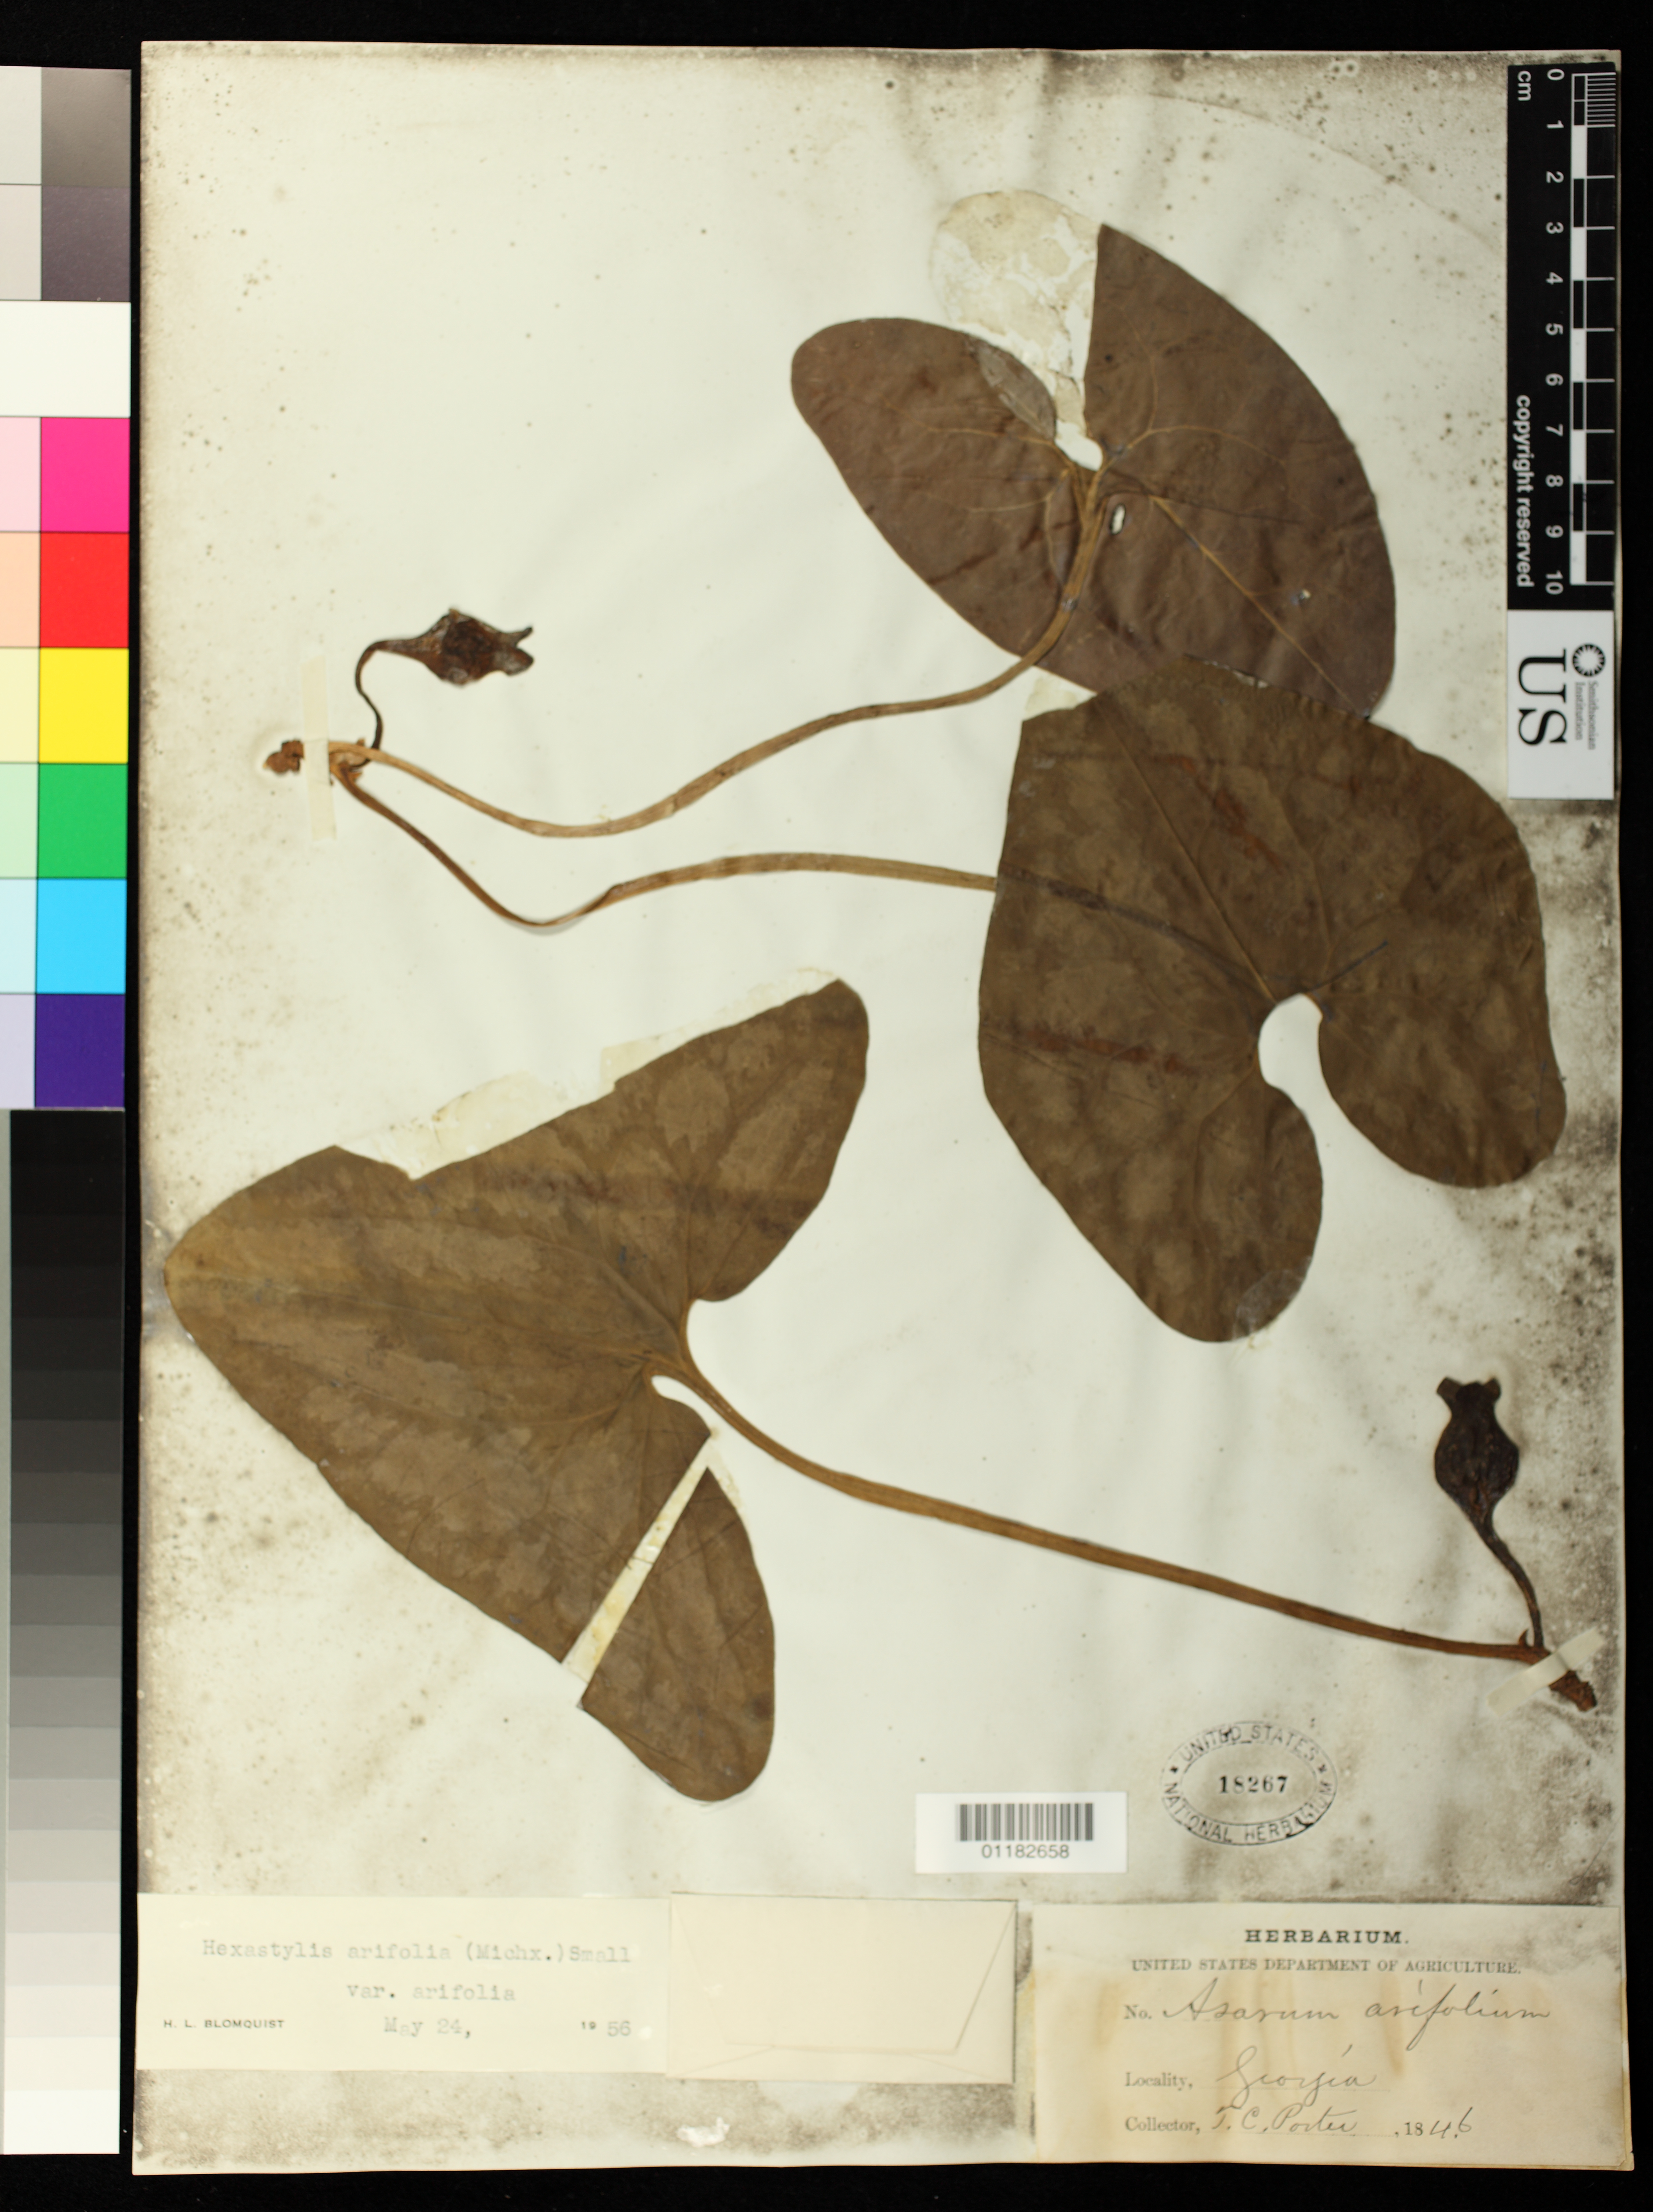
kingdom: Plantae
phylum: Tracheophyta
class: Magnoliopsida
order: Piperales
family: Aristolochiaceae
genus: Hexastylis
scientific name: Hexastylis arifolia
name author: (Michx.) Small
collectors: T. C. Porter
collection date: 1846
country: United States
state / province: Georgia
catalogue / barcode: US 18267